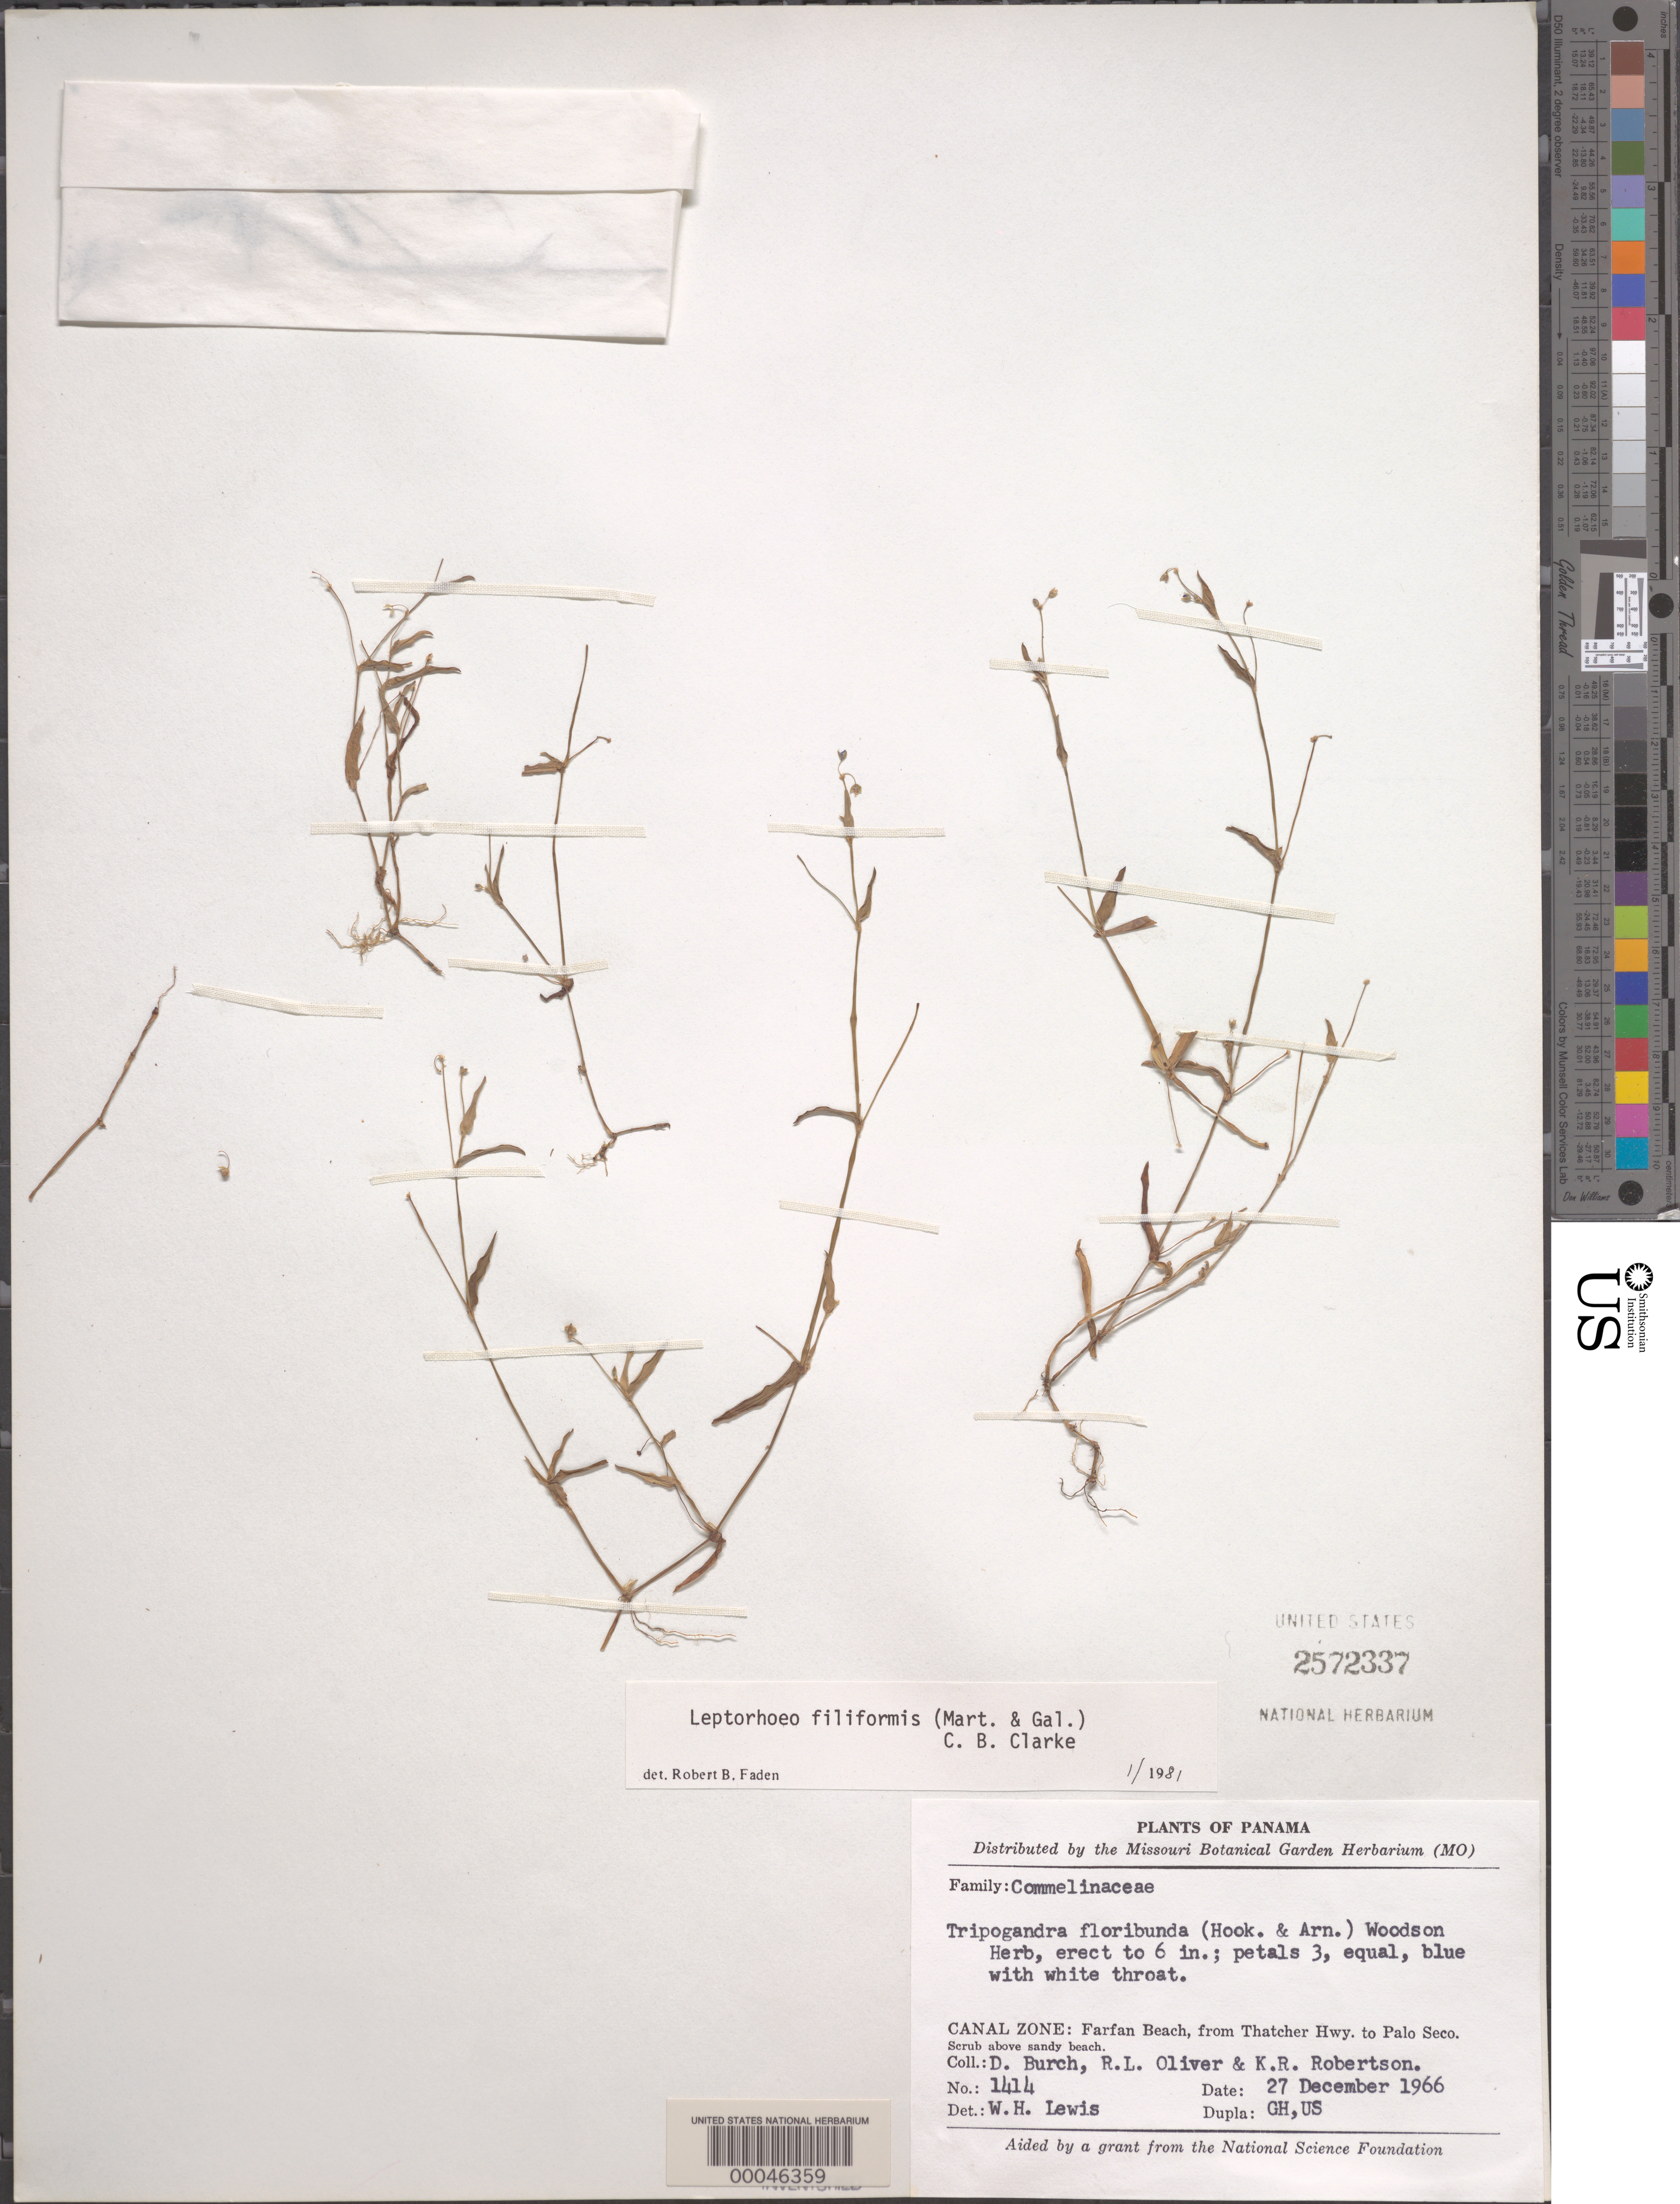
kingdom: Plantae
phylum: Tracheophyta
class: Liliopsida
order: Commelinales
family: Commelinaceae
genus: Callisia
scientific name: Callisia filiformis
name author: (M. Martens & Galeotti) D.R. Hunt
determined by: Faden, Robert B., (US), Smithsonian Institution - National Museum of Natural History (UNITED STATES)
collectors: D. Burch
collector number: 1414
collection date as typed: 27 Dec 1966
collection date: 1966-12-27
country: Panama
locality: Farfan Beach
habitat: Scrub above sandy beach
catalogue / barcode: US 2572337